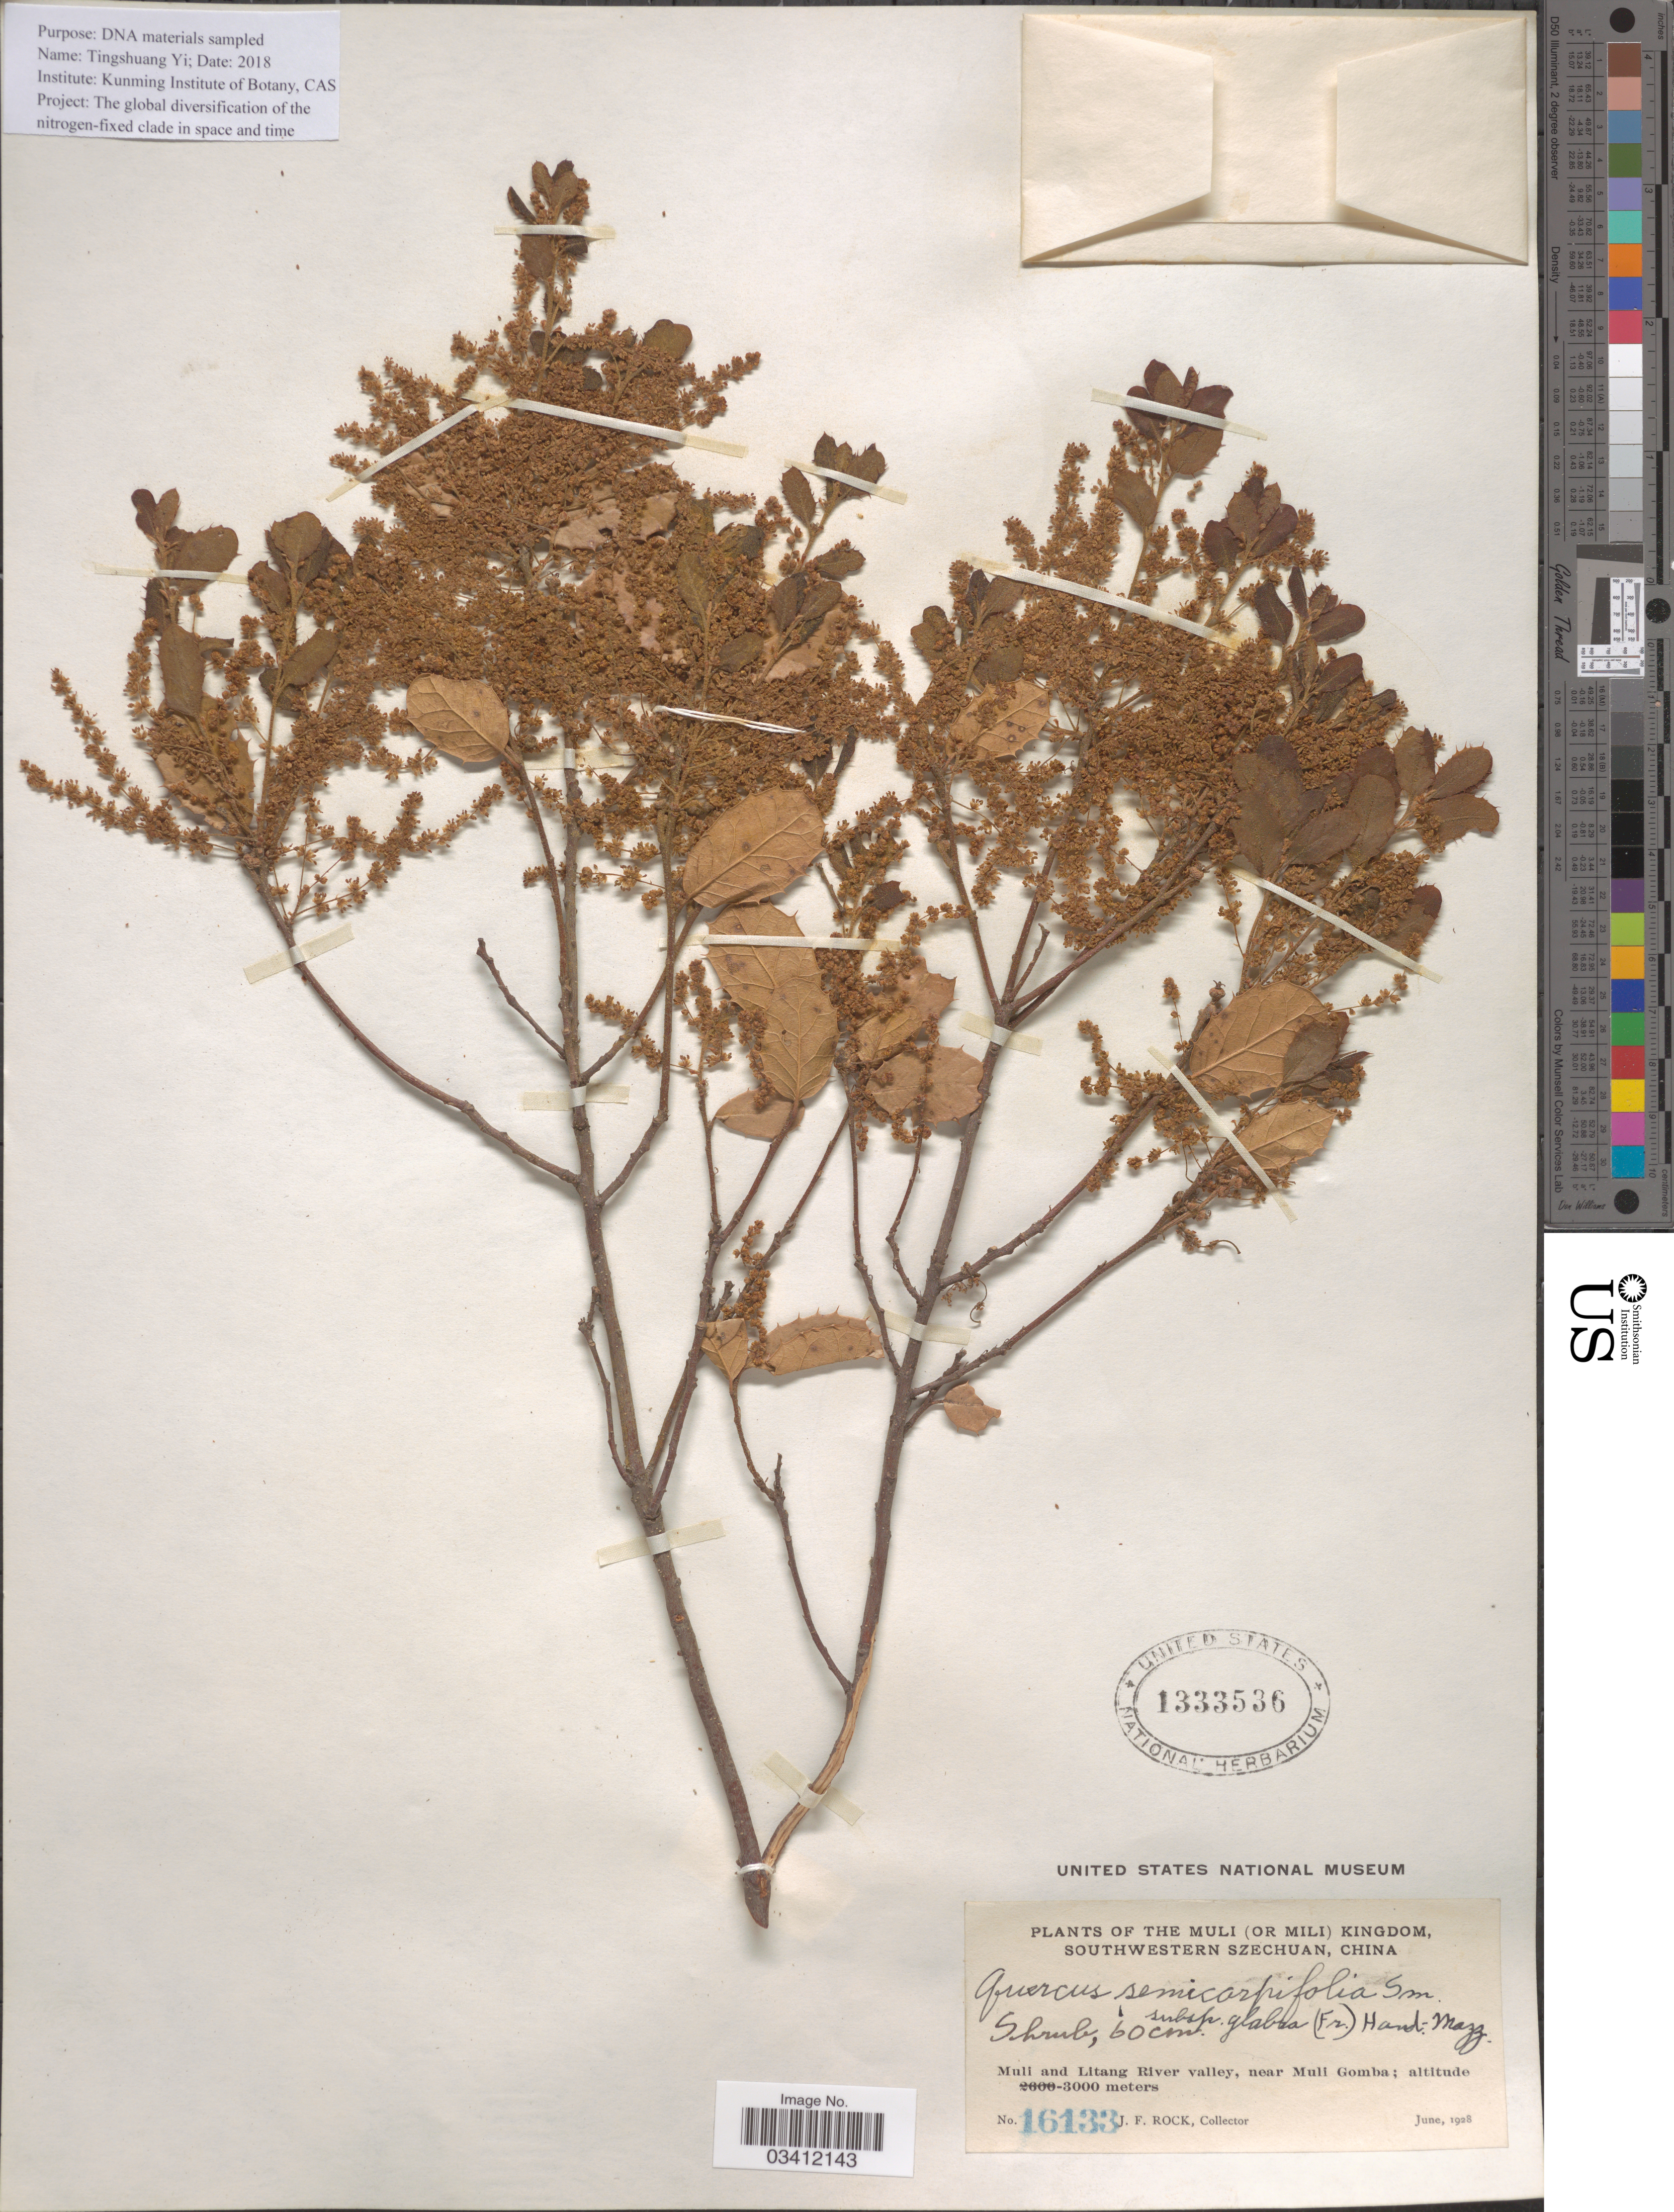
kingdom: Plantae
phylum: Tracheophyta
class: Magnoliopsida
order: Fagales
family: Fagaceae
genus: Quercus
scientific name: Quercus pseudosemecarpifolia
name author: A. Camus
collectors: J. Rock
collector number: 16133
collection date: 1928-06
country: China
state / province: Sichuan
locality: The Muli (or Mili) Kingdom, Southwestern Szechuan. Muli and Litang River valley, near Muli Gomba.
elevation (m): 3000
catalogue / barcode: US 1333536